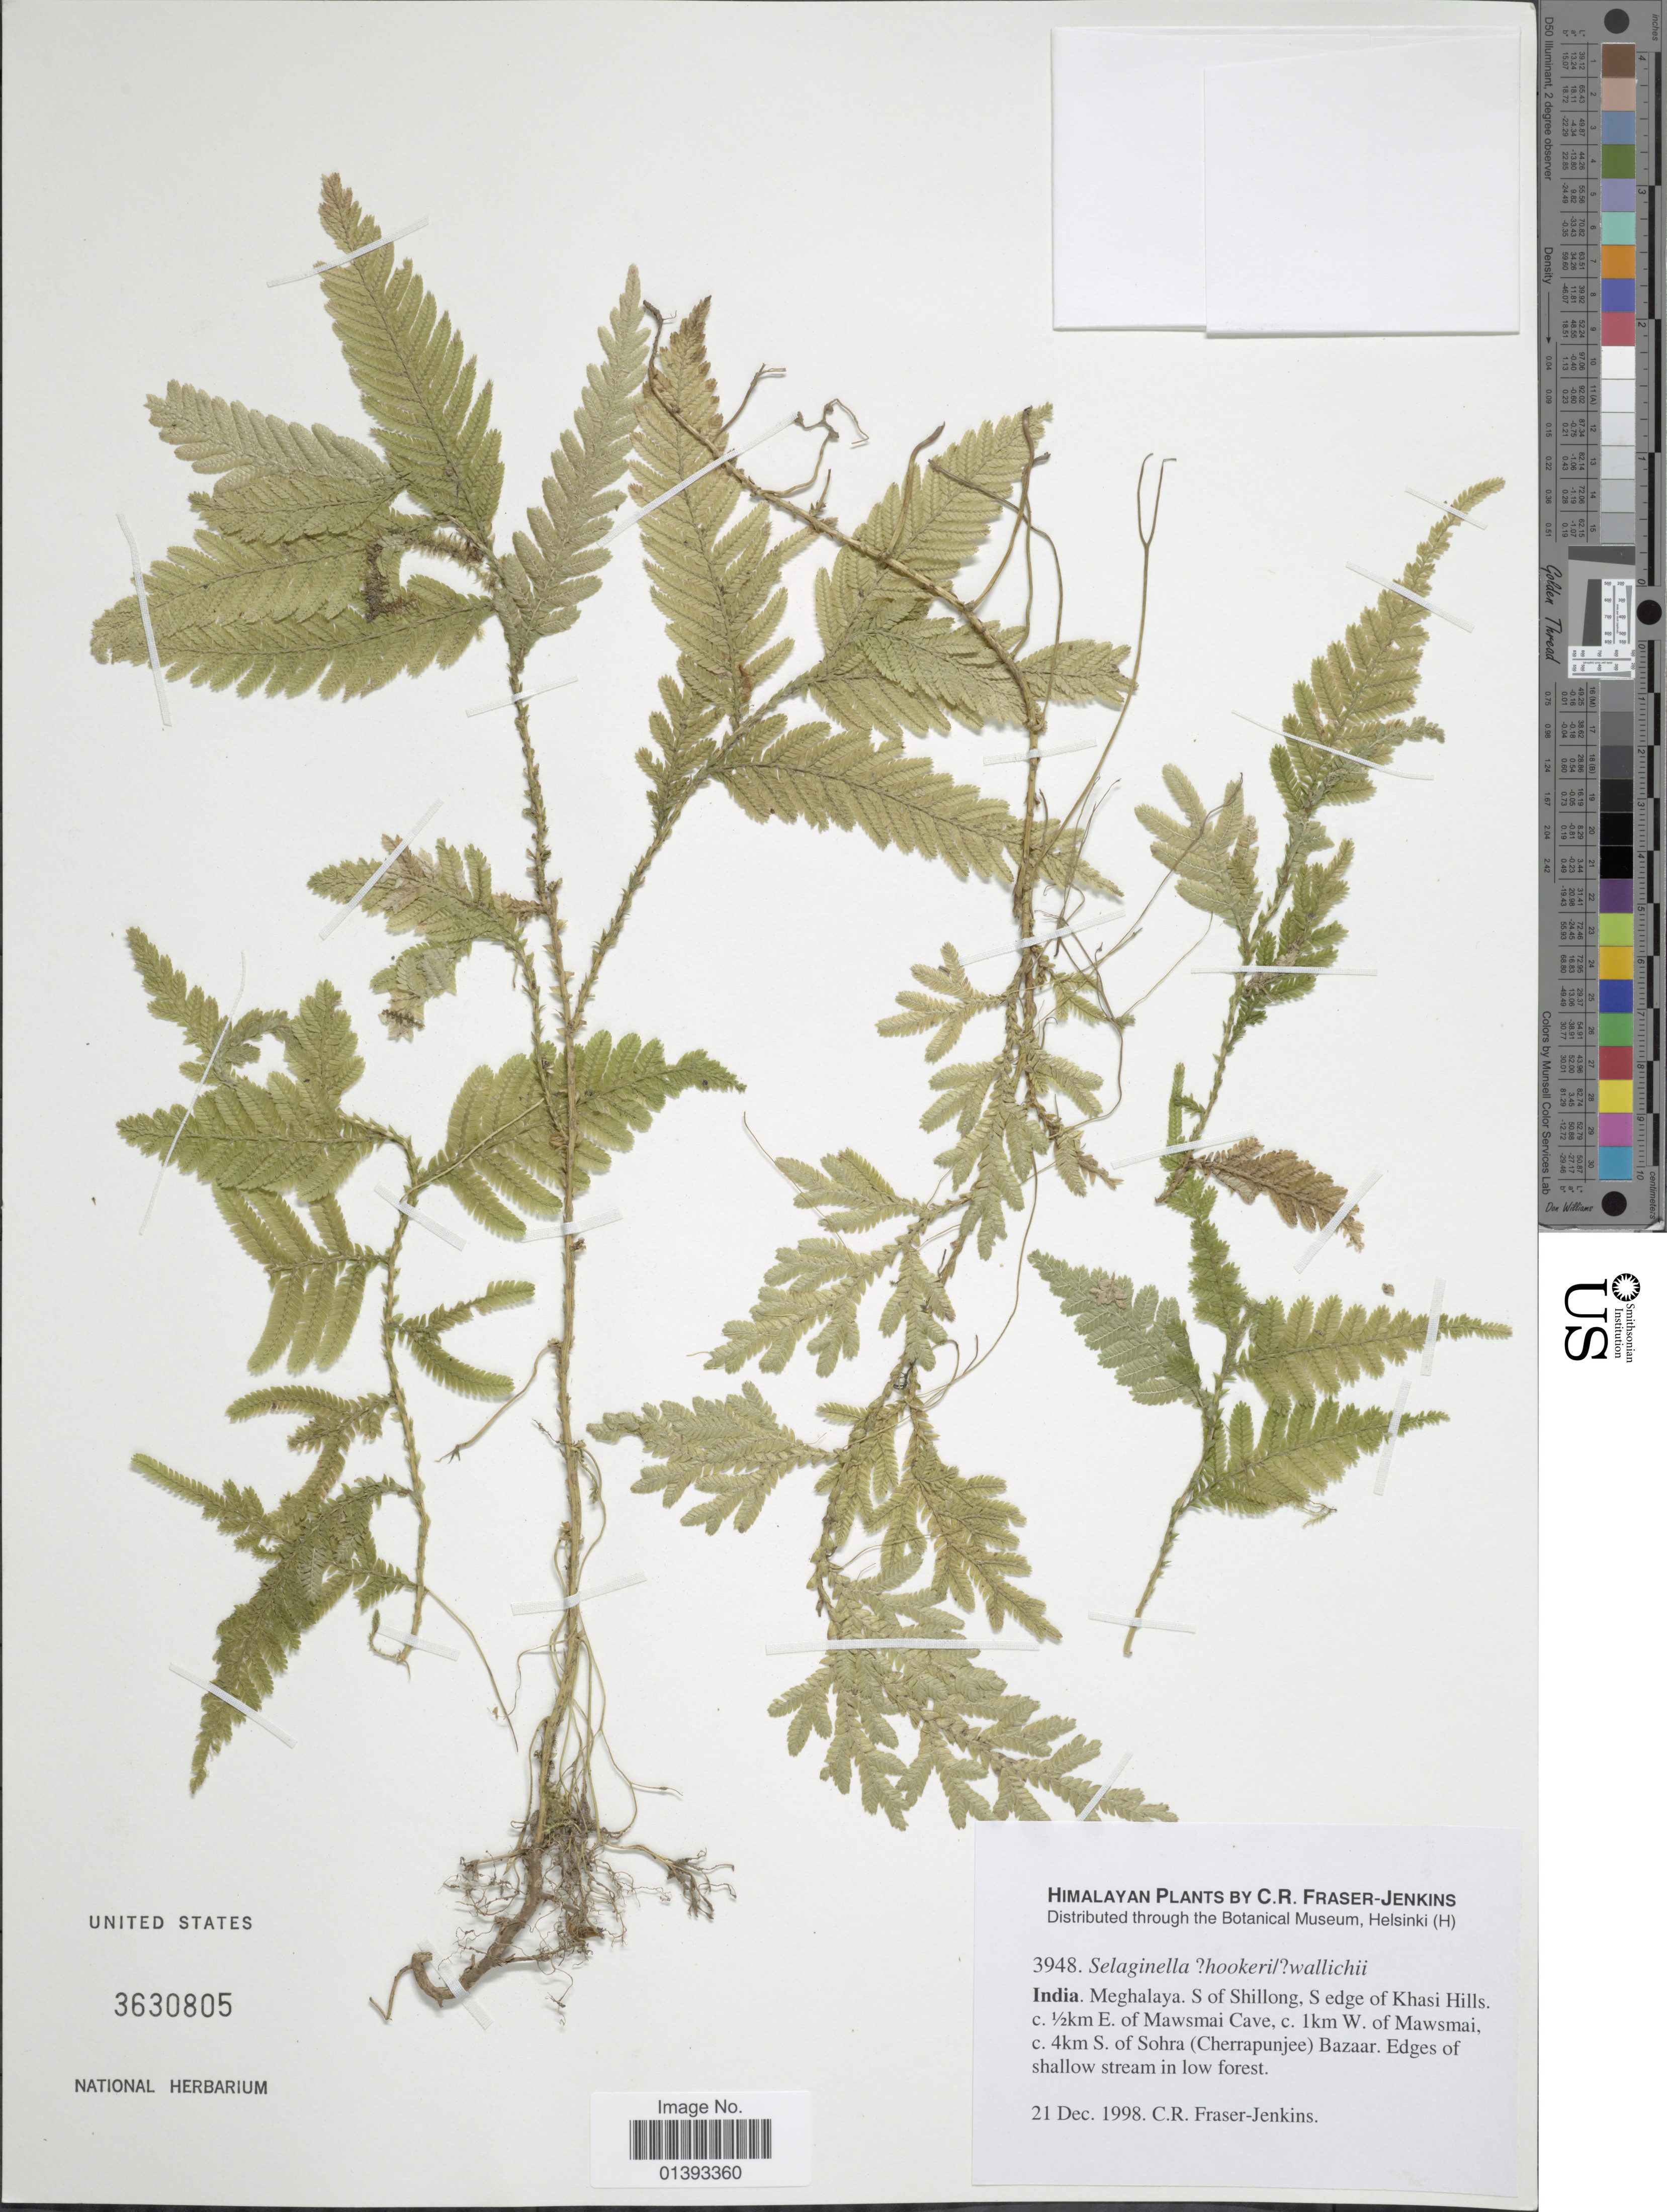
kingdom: Plantae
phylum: Tracheophyta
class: Lycopodiopsida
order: Selaginellales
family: Selaginellaceae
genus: Selaginella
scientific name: Selaginella wallichii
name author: (Hook. & Grev.) Spring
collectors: C. R. Fraser-Jenkins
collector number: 3948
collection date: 1998-12-21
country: India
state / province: Meghalaya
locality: S. of Shillong, S edge of Khasi Hills, c. ½km E of Mawsmai Cave, c. 1km W of Mawsmai, c. 4km S of Sohra(Cherrapunjee) Bazaar. Edges of shallow stream in low forest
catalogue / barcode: US 3630805